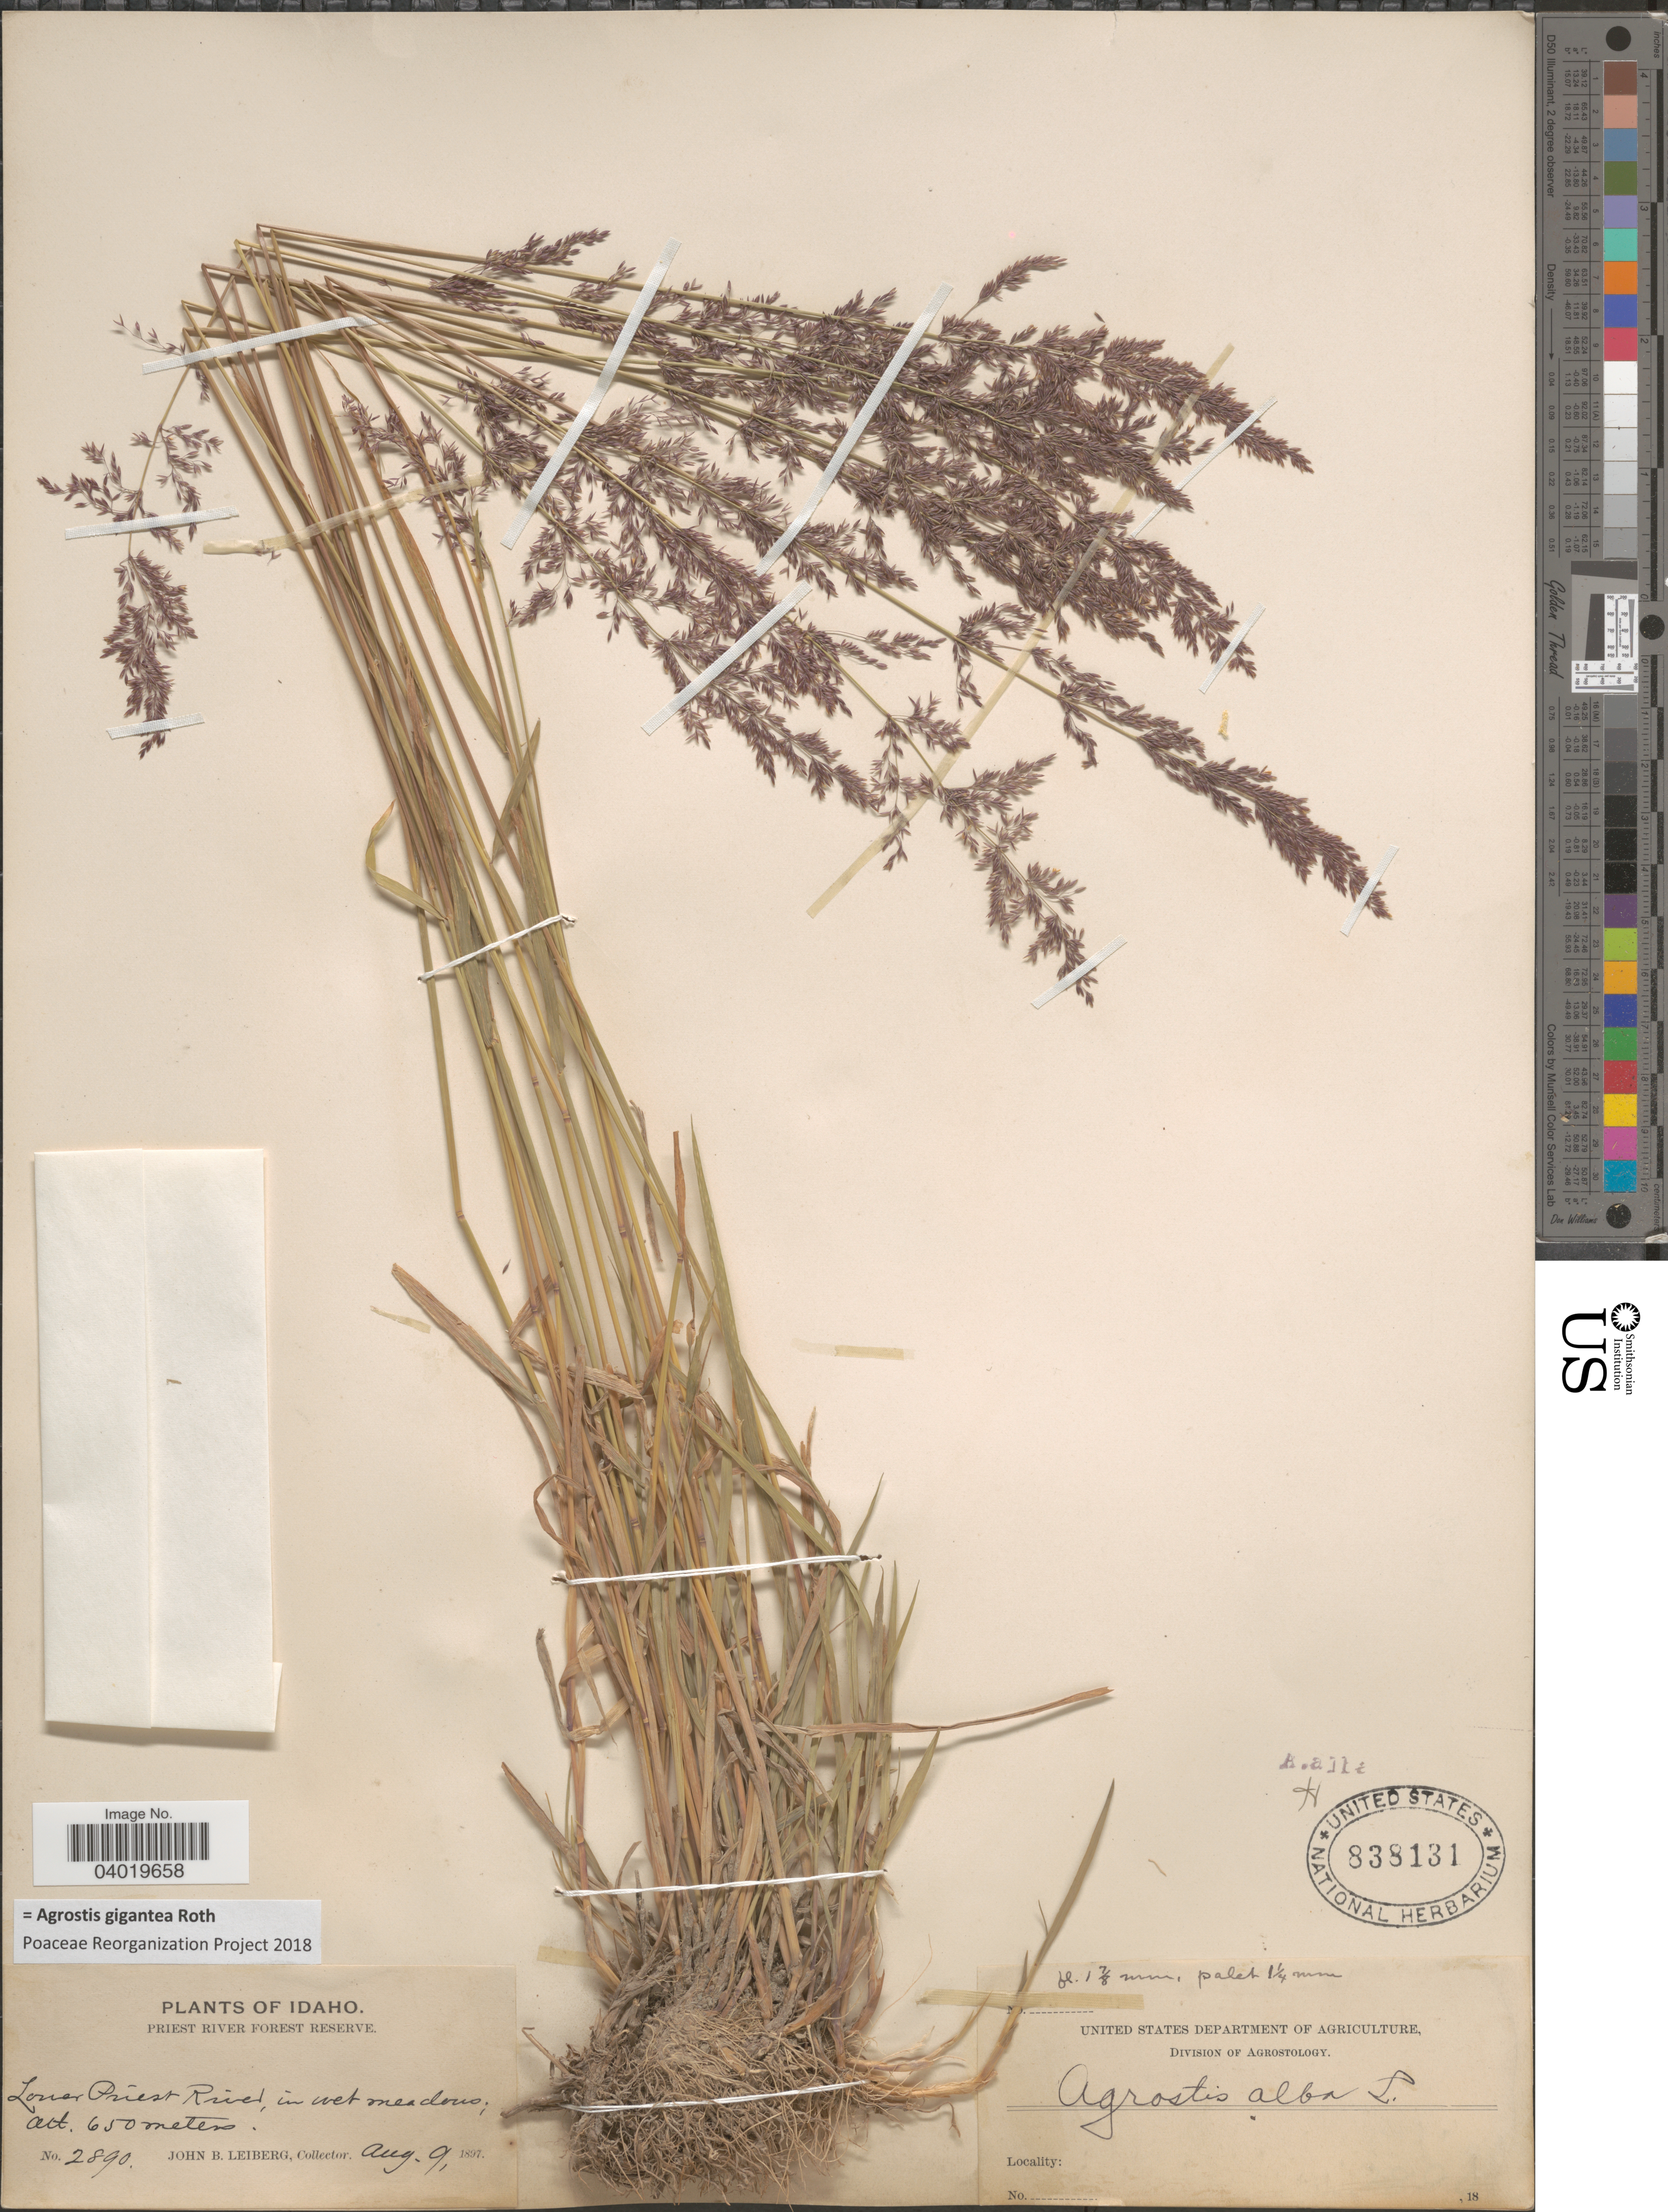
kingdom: Plantae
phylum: Tracheophyta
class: Liliopsida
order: Poales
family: Poaceae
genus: Agrostis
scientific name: Agrostis gigantea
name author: Roth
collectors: J. B. Leiberg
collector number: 2890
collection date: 1897-08-09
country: United States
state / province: Idaho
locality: Priest River Forest Reserve. Lower Priest River.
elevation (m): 650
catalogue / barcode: US 838131